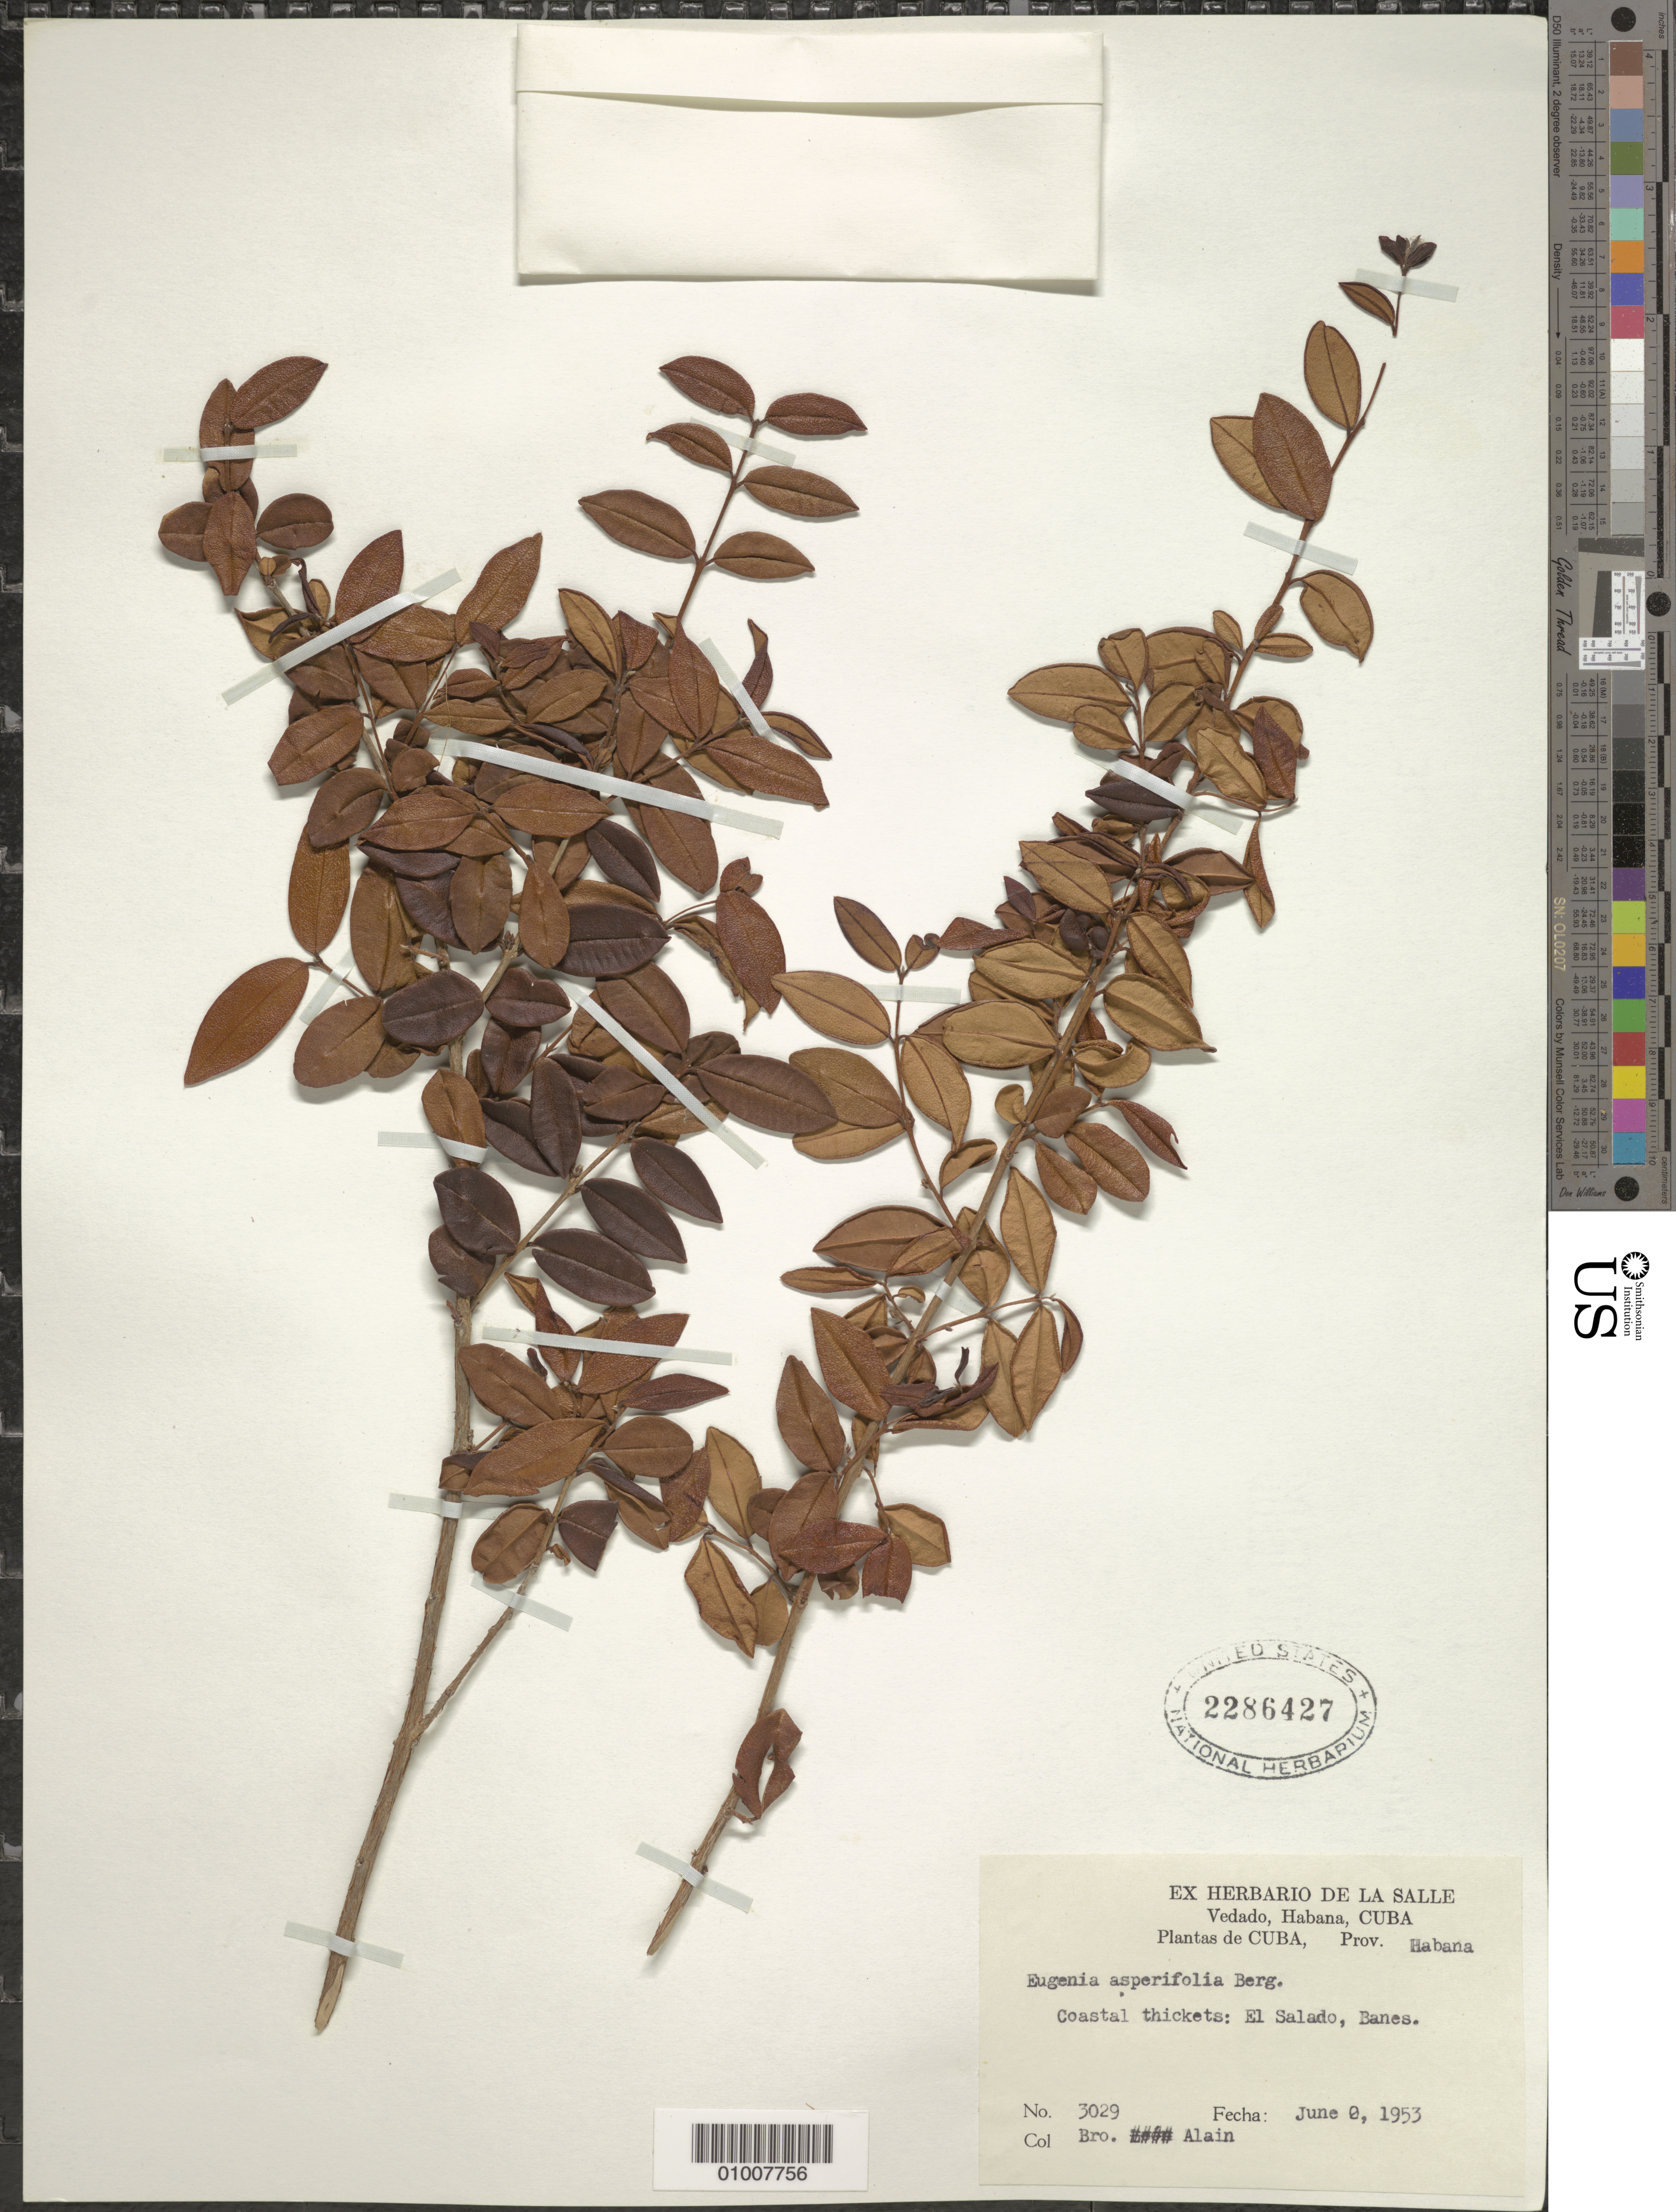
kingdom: Plantae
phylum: Tracheophyta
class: Magnoliopsida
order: Myrtales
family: Myrtaceae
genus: Eugenia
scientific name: Eugenia asperifolia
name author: O. Berg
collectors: A. H. Liogier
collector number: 3029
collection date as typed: Jun 1953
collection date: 1953-06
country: Cuba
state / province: Holguín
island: Cuba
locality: El Salado, Banes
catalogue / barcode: US 2286427